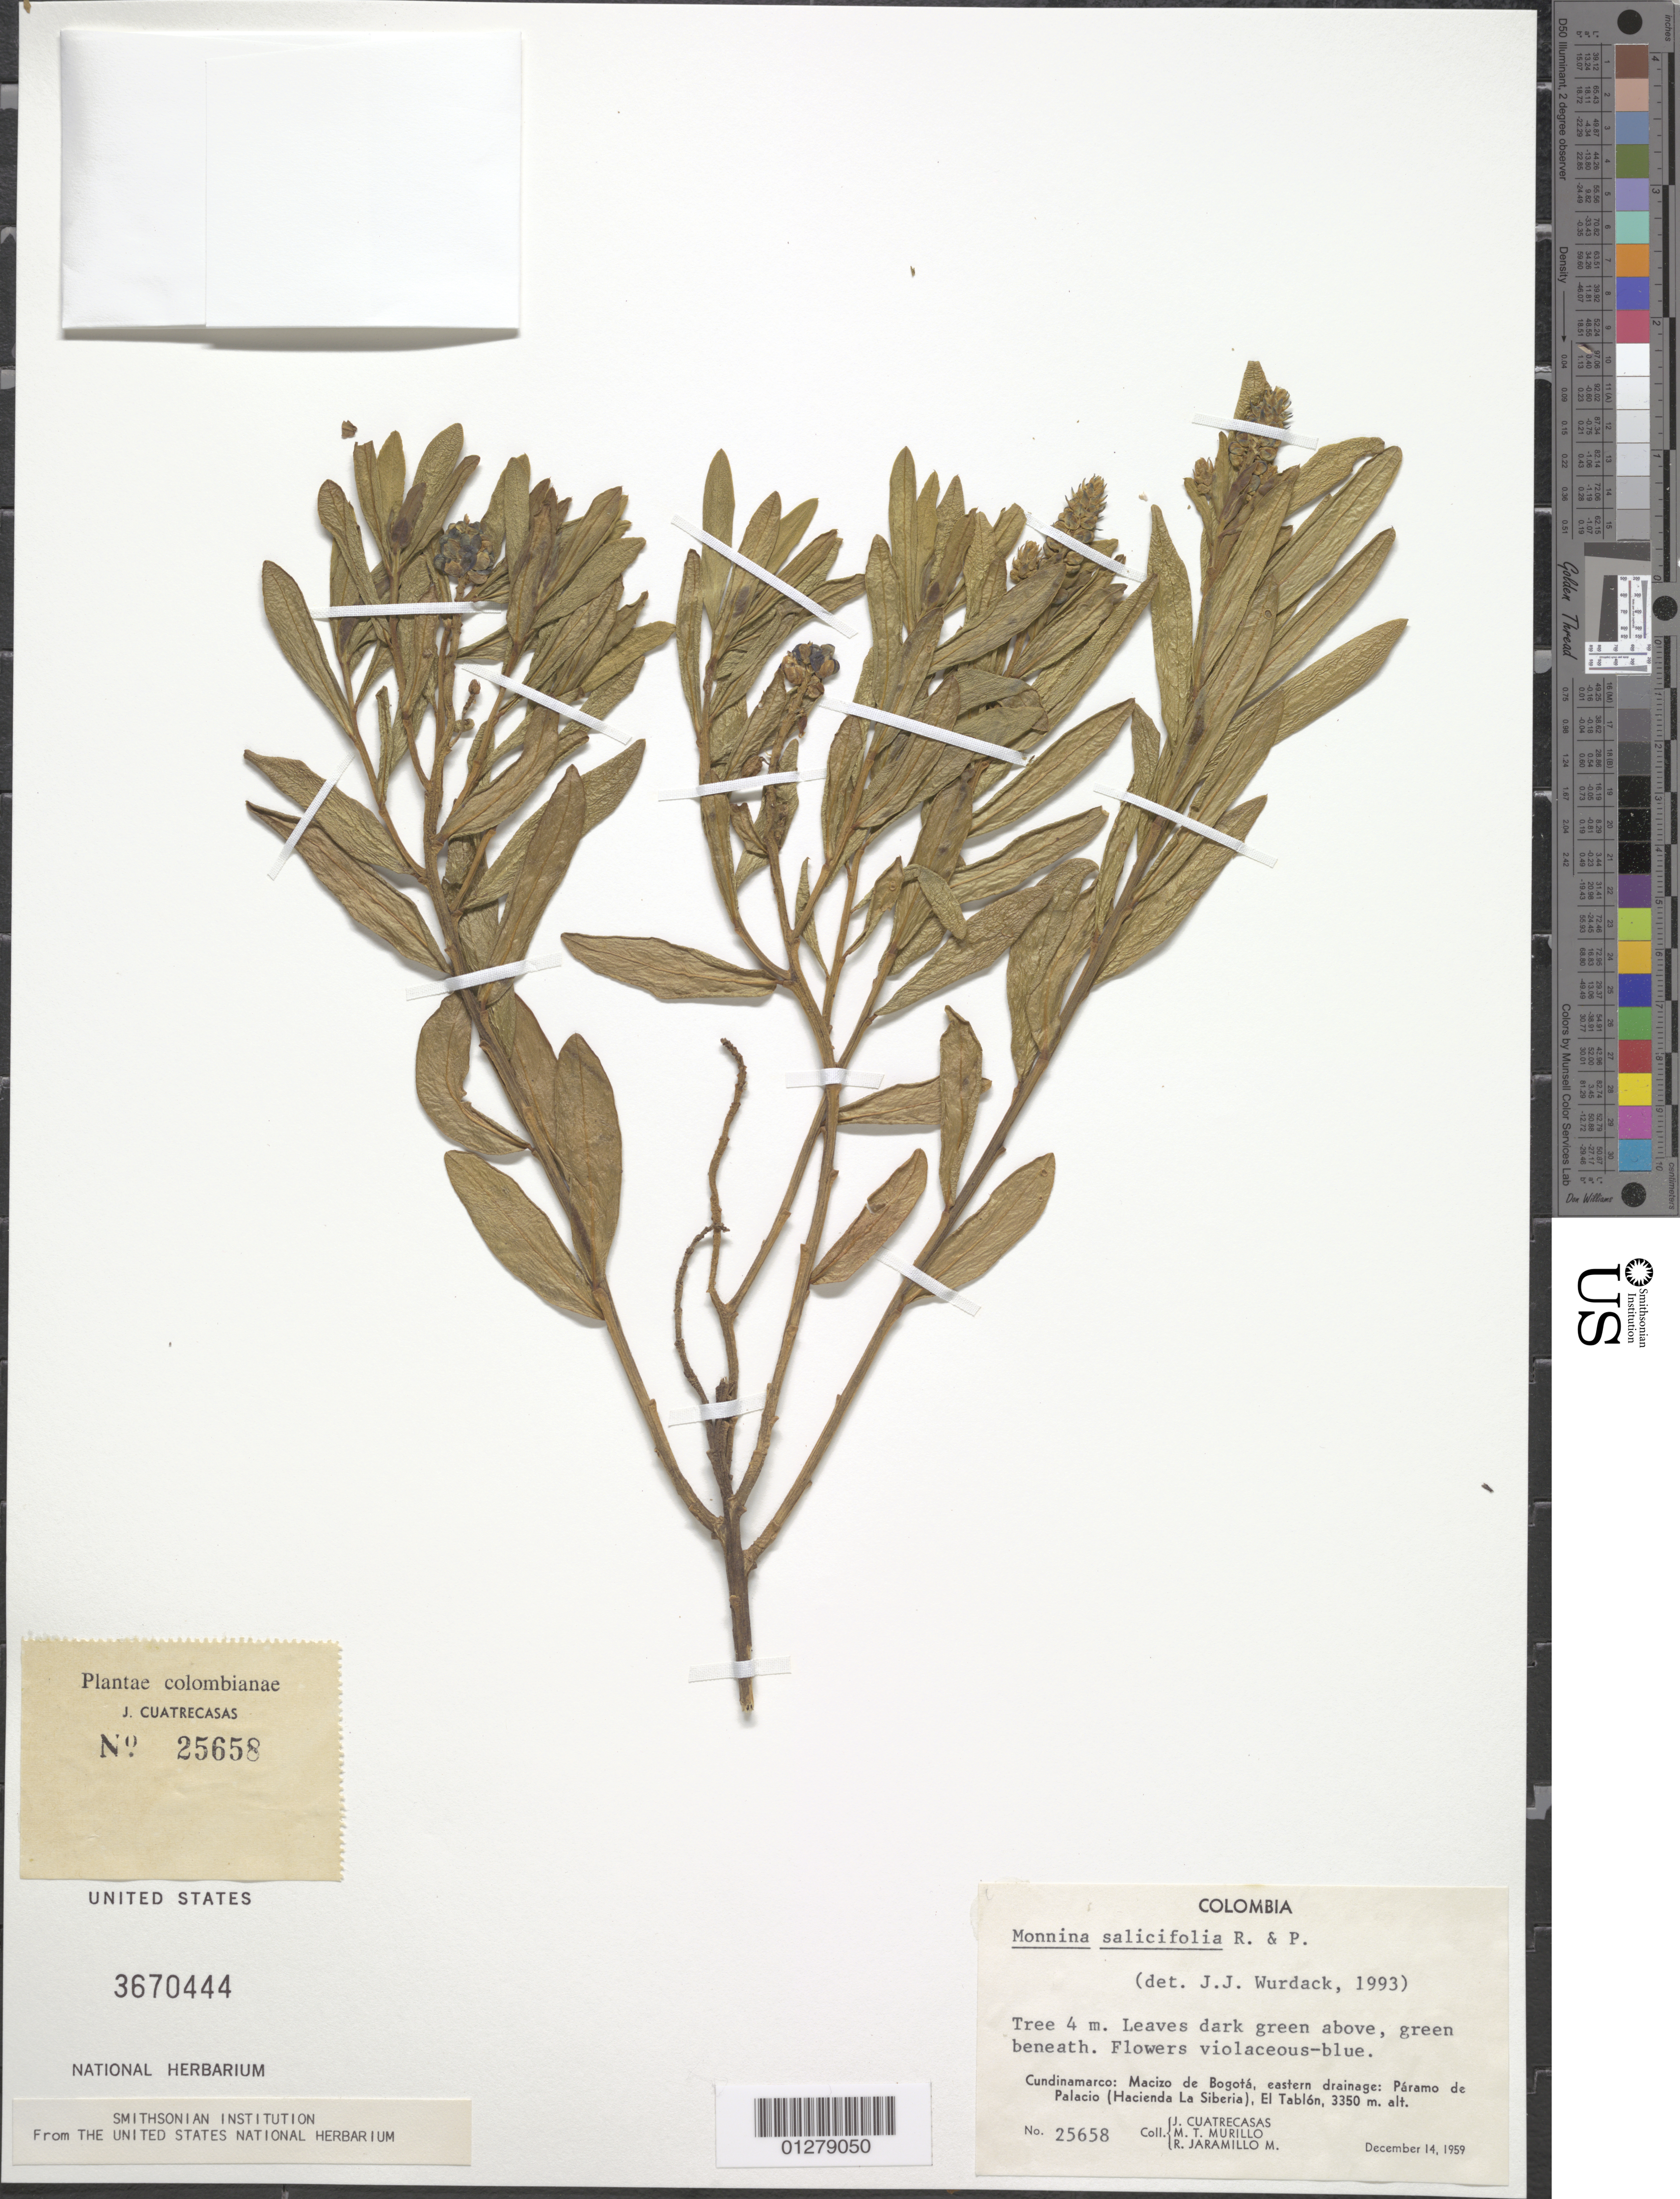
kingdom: Plantae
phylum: Tracheophyta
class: Magnoliopsida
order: Fabales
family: Polygalaceae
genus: Monnina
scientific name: Monnina salicifolia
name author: Ruiz & Pav.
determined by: Wurdack, John J., (US), US (UNITED STATES)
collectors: J. Cuatrecasas, M. Murillo P. & R. Jaramillo M.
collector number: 25658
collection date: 1959-12-14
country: Colombia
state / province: Cundinamarca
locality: Macizo de Bogote, eastern drainage: Parame de Palacio (Hacienda La Siberia). El Tablon.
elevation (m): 3350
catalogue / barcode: US 3670444